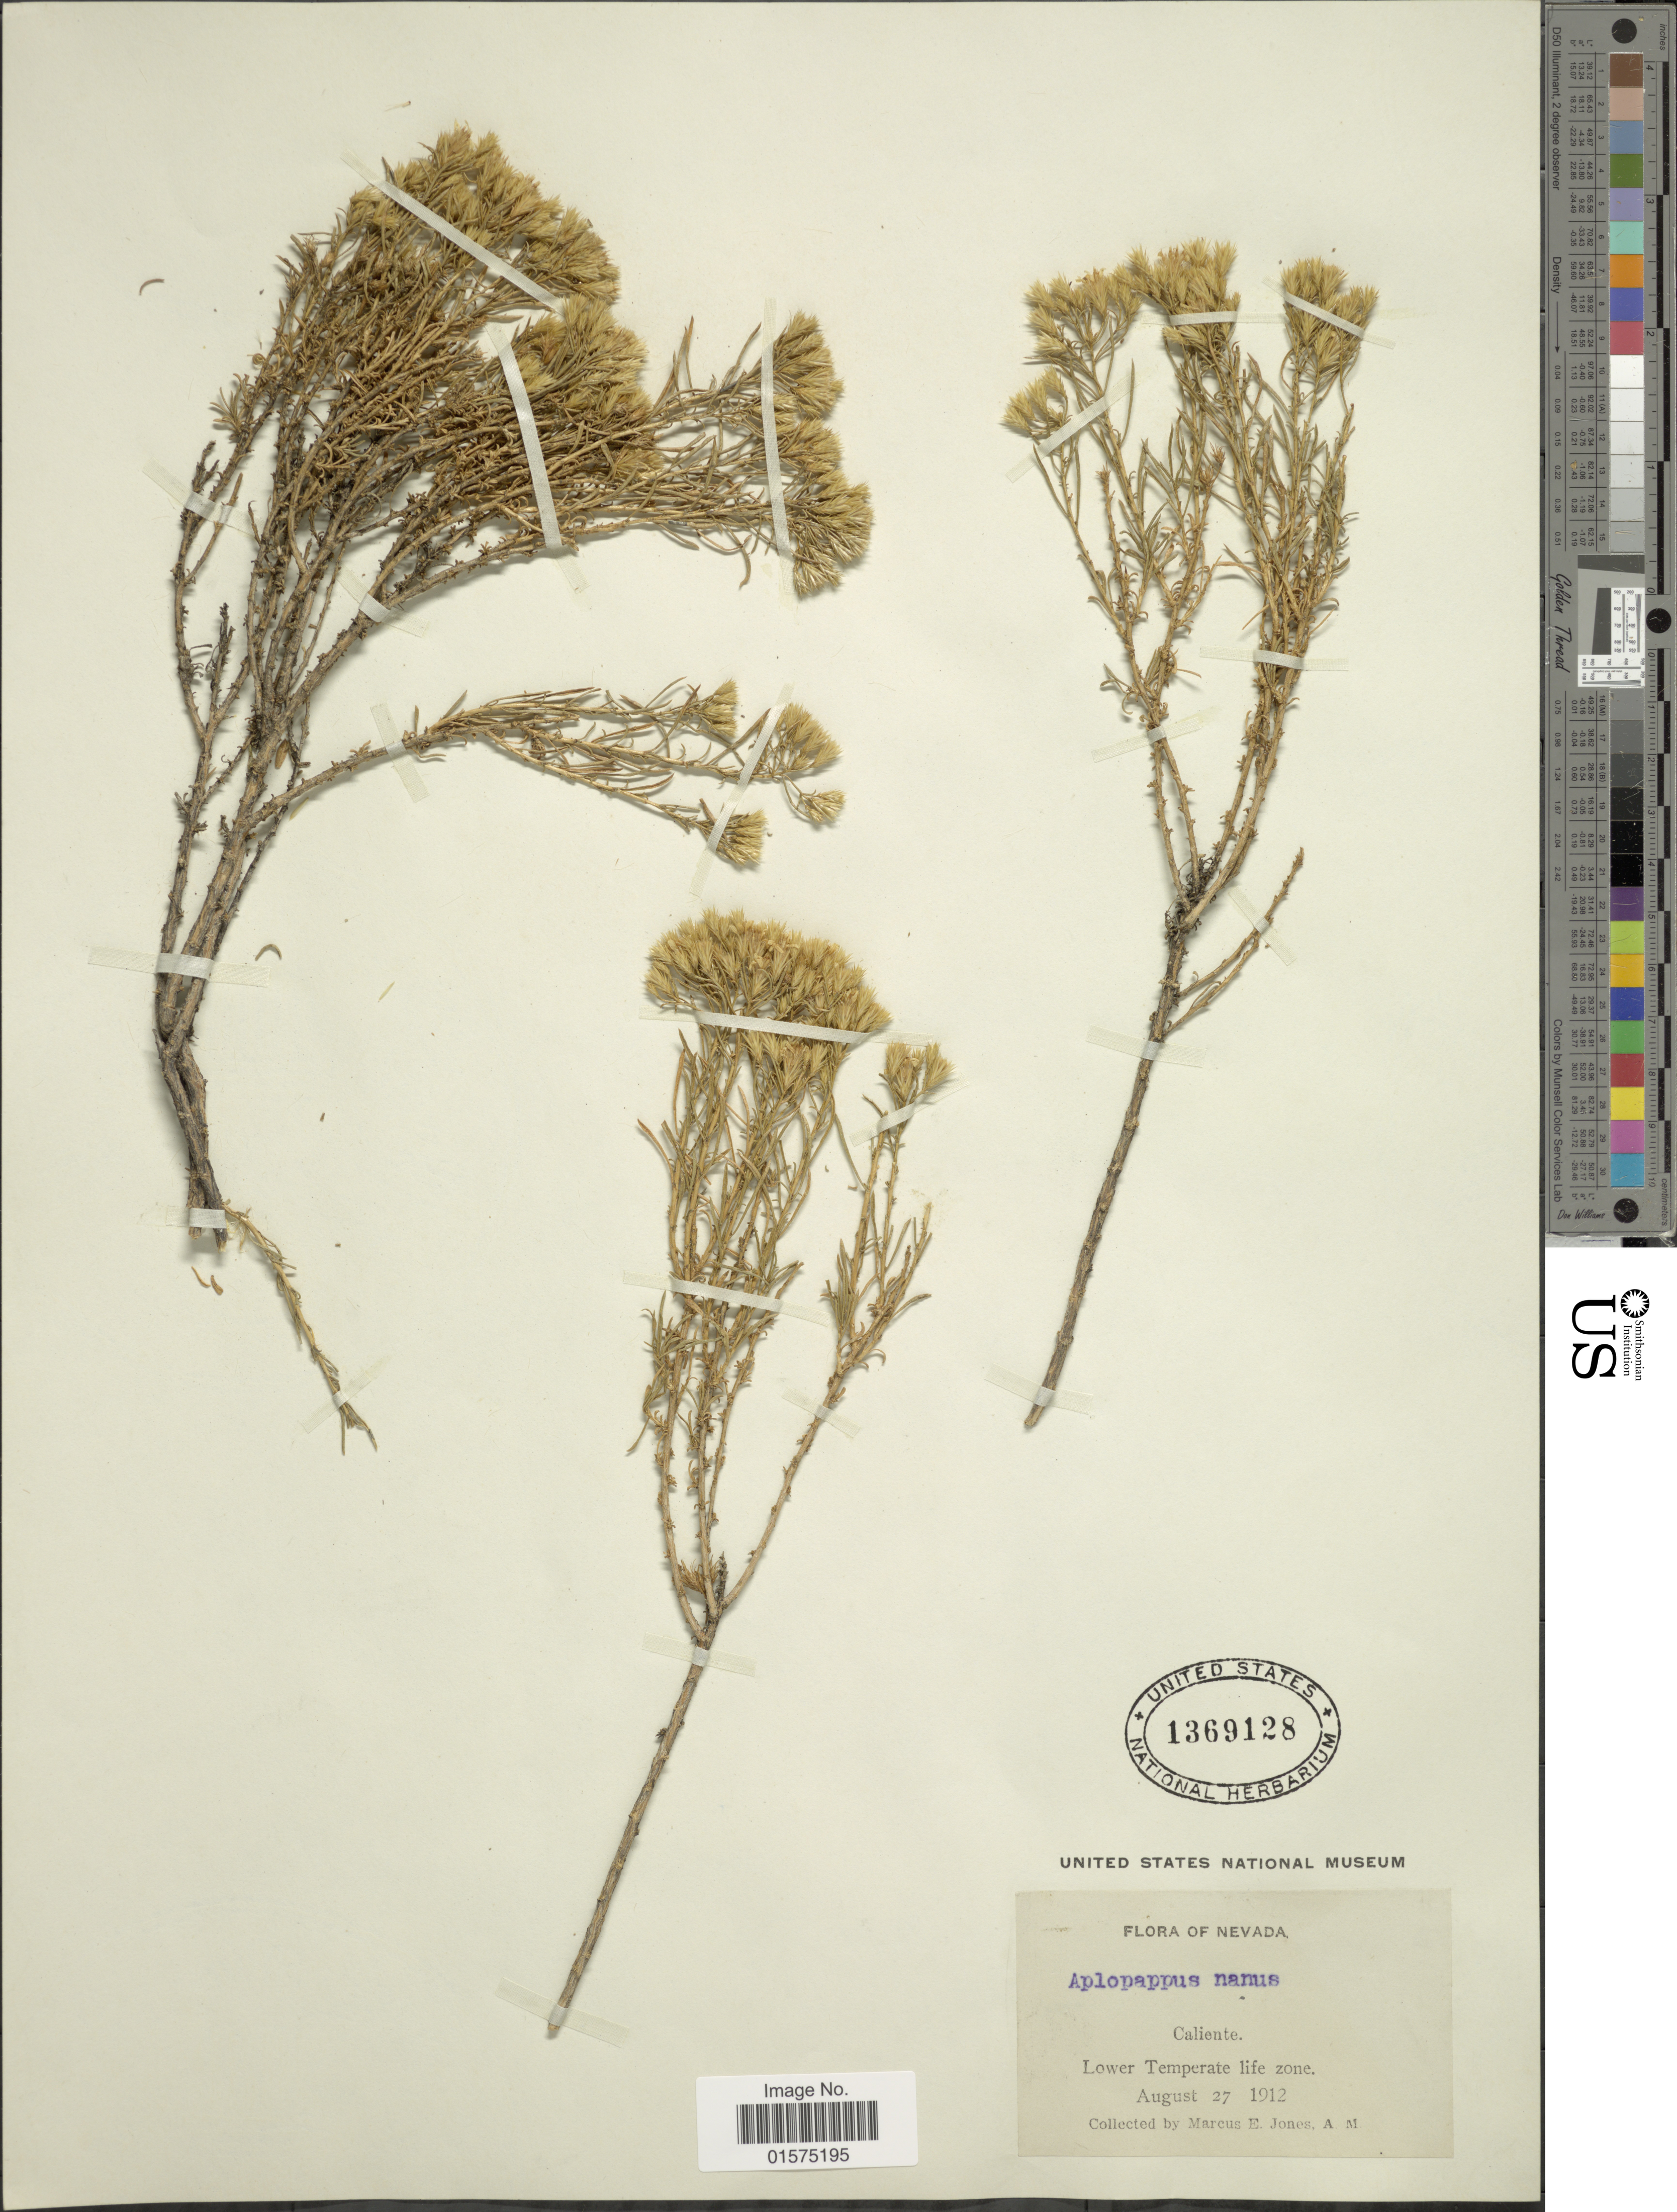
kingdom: Plantae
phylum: Tracheophyta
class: Magnoliopsida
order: Asterales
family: Asteraceae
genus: Ericameria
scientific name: Ericameria nana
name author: Nutt.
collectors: M. E. Jones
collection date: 1912-08-27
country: United States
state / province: Nevada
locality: Caliente. Lower Temperate life zone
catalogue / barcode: US 1369128